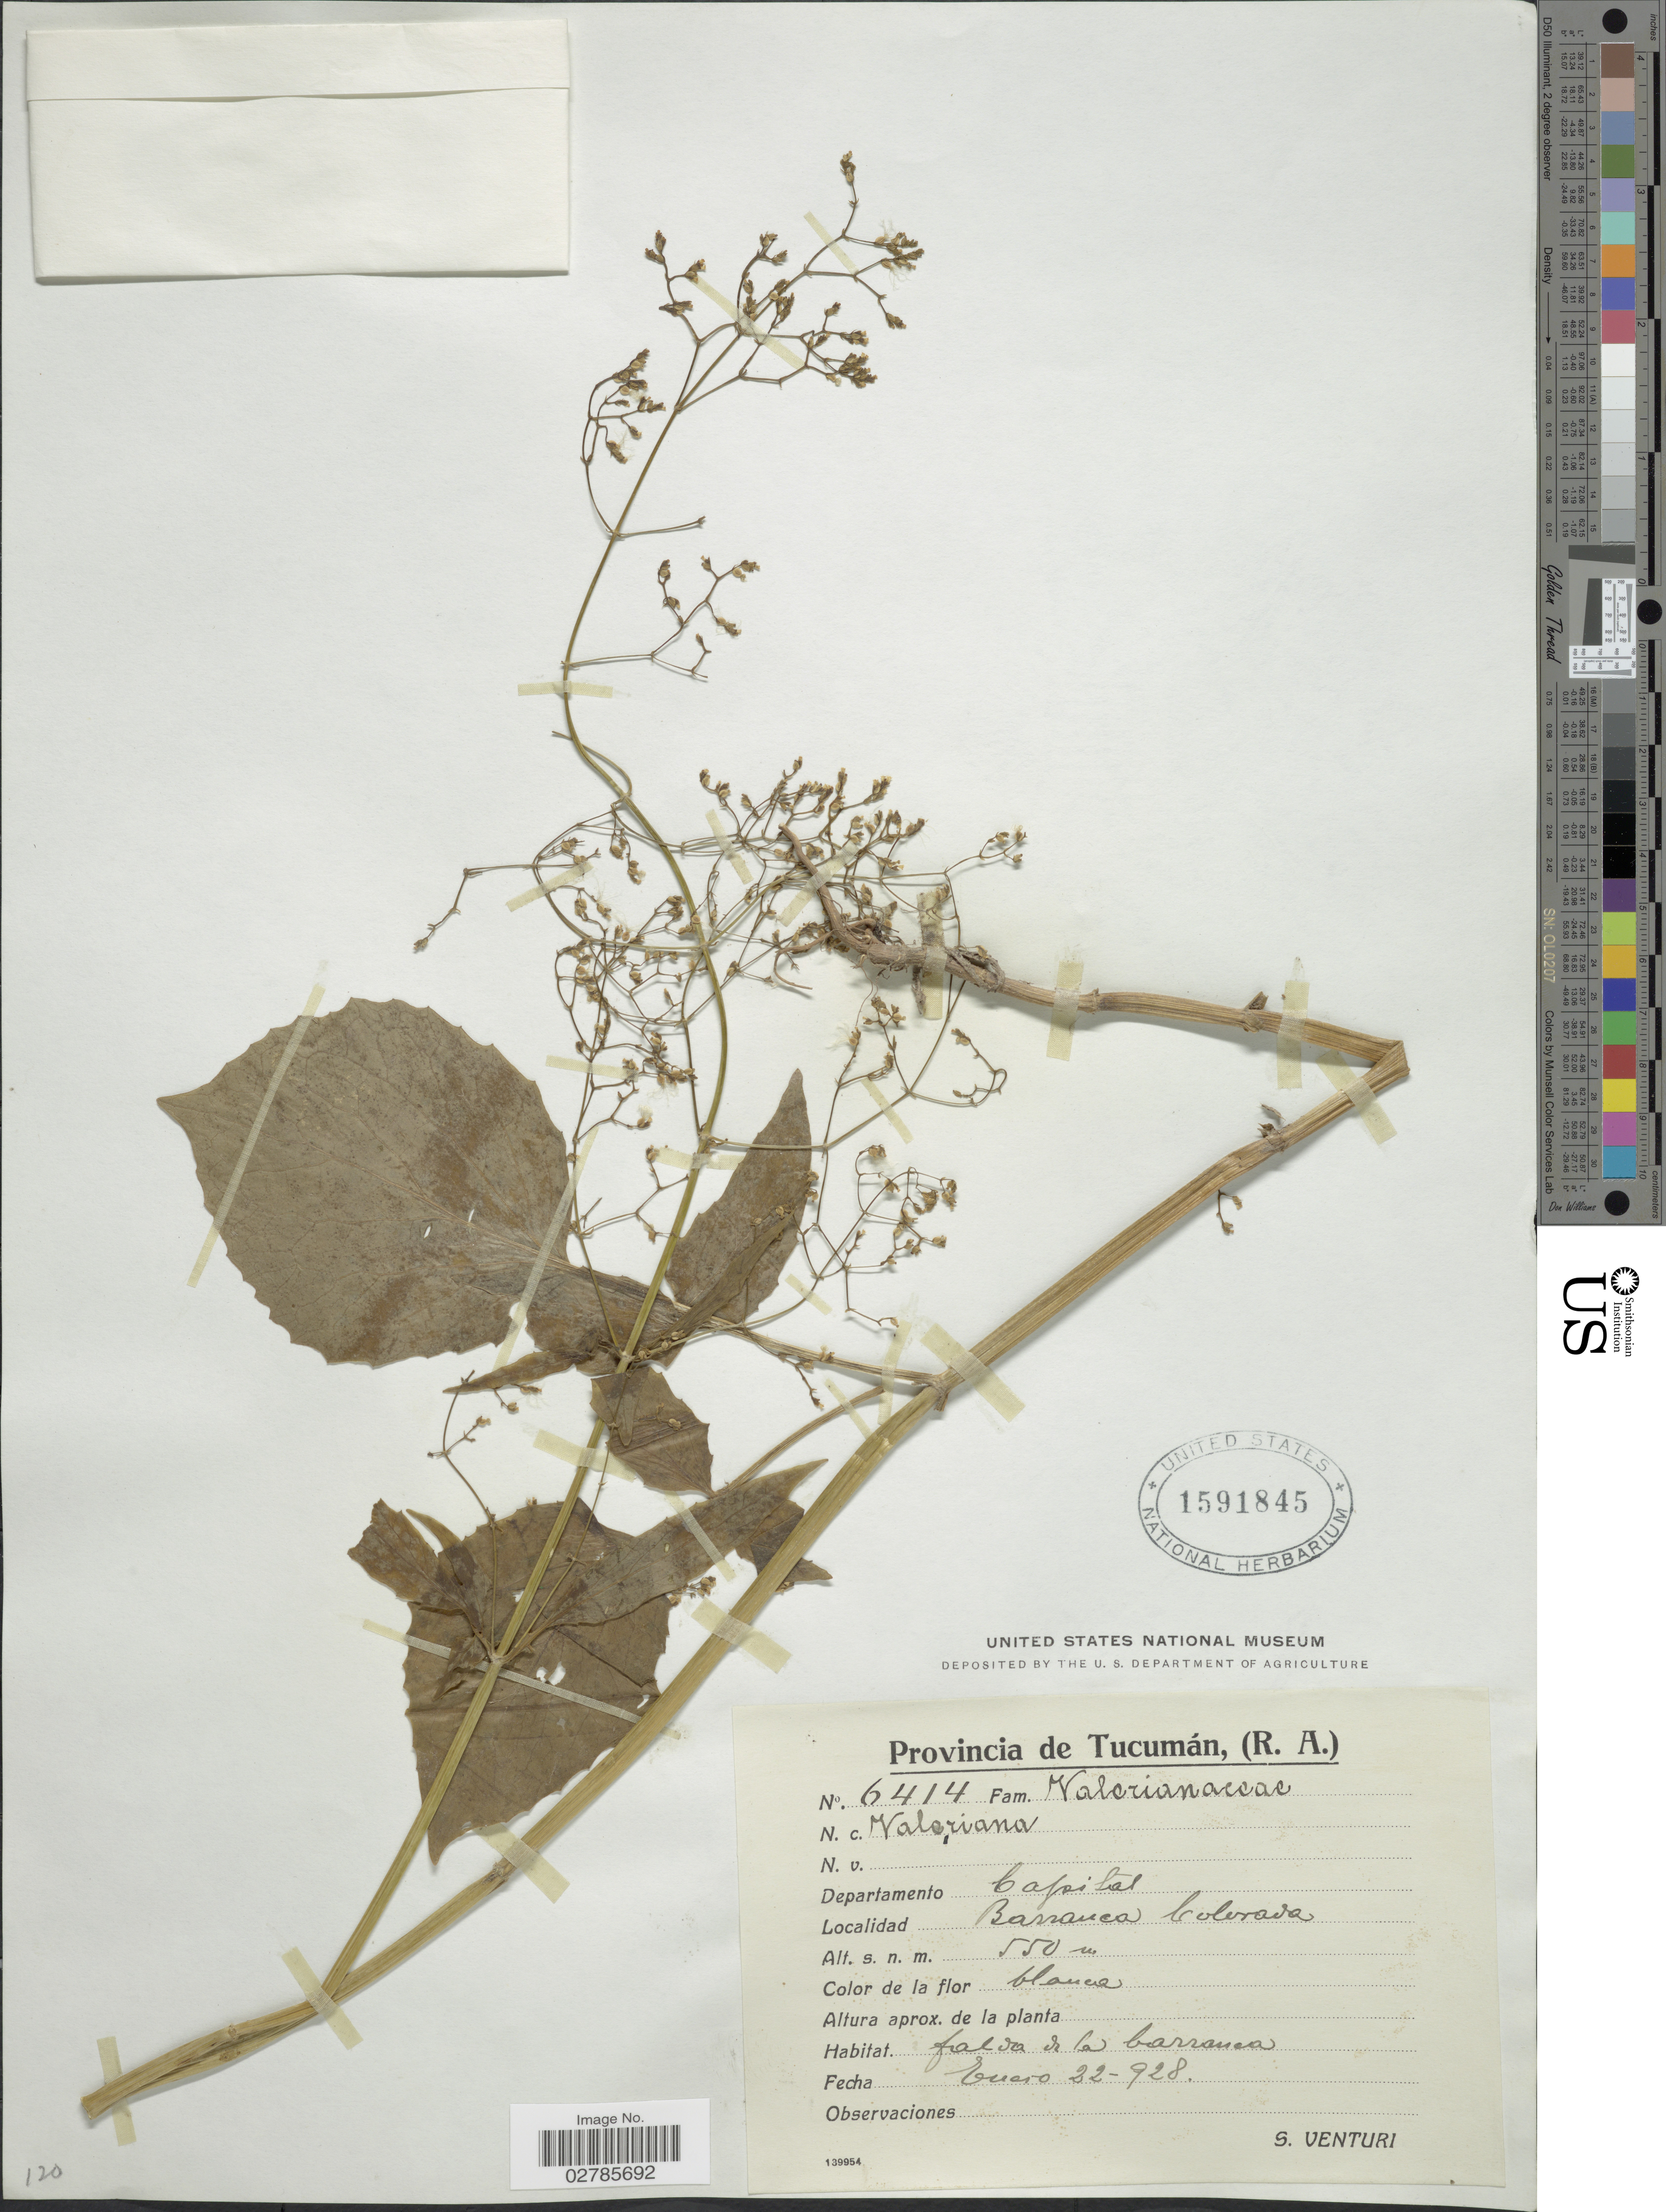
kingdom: Plantae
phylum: Tracheophyta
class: Magnoliopsida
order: Dipsacales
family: Caprifoliaceae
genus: Valeriana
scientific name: Valeriana sp.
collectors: S. Venturi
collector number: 6414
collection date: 1928-01-22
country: Argentina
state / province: Tucuman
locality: Departamento Capital, Barranca Colorado.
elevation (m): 550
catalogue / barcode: US 1591845